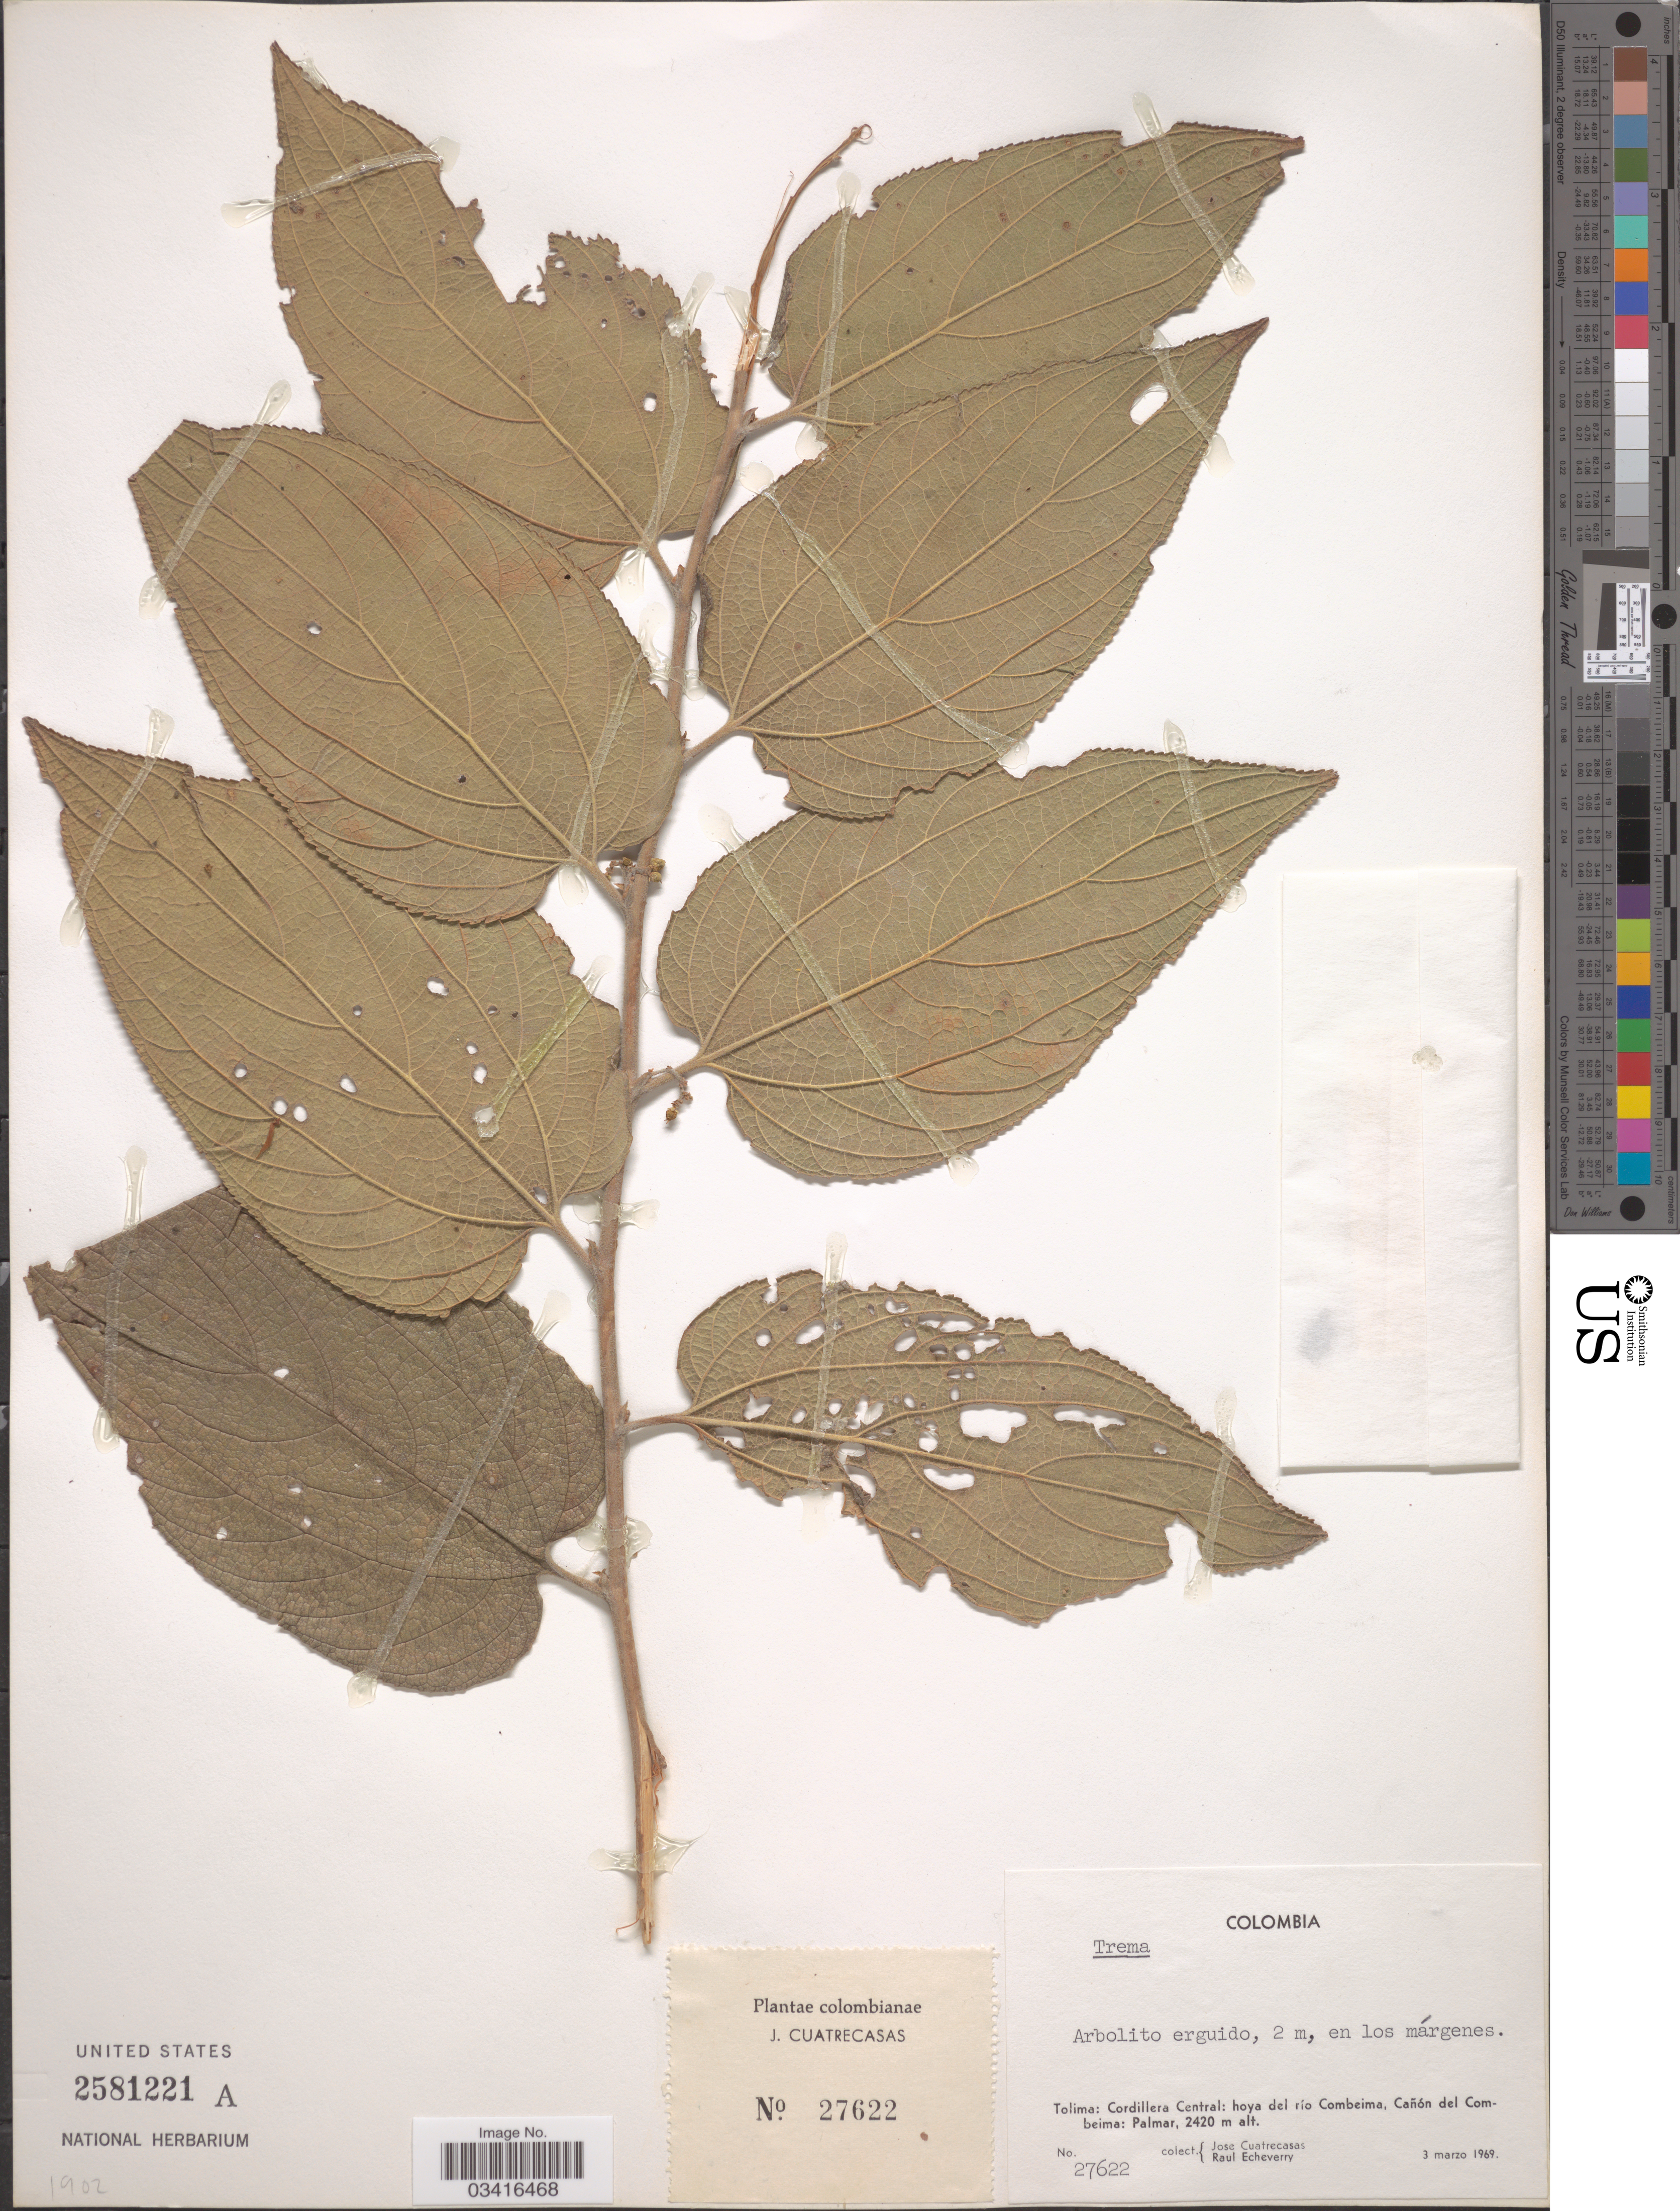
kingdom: Plantae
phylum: Tracheophyta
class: Magnoliopsida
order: Rosales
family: Cannabaceae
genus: Trema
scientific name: Trema sp.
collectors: J. Cuatrecasas & R. Echeverry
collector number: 27622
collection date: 1969-03-03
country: Colombia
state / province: Tolima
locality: Cordillera Central: hoya del río Combeima, Cañon del Combeima: Palmar.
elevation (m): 2420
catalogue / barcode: US 2581221A